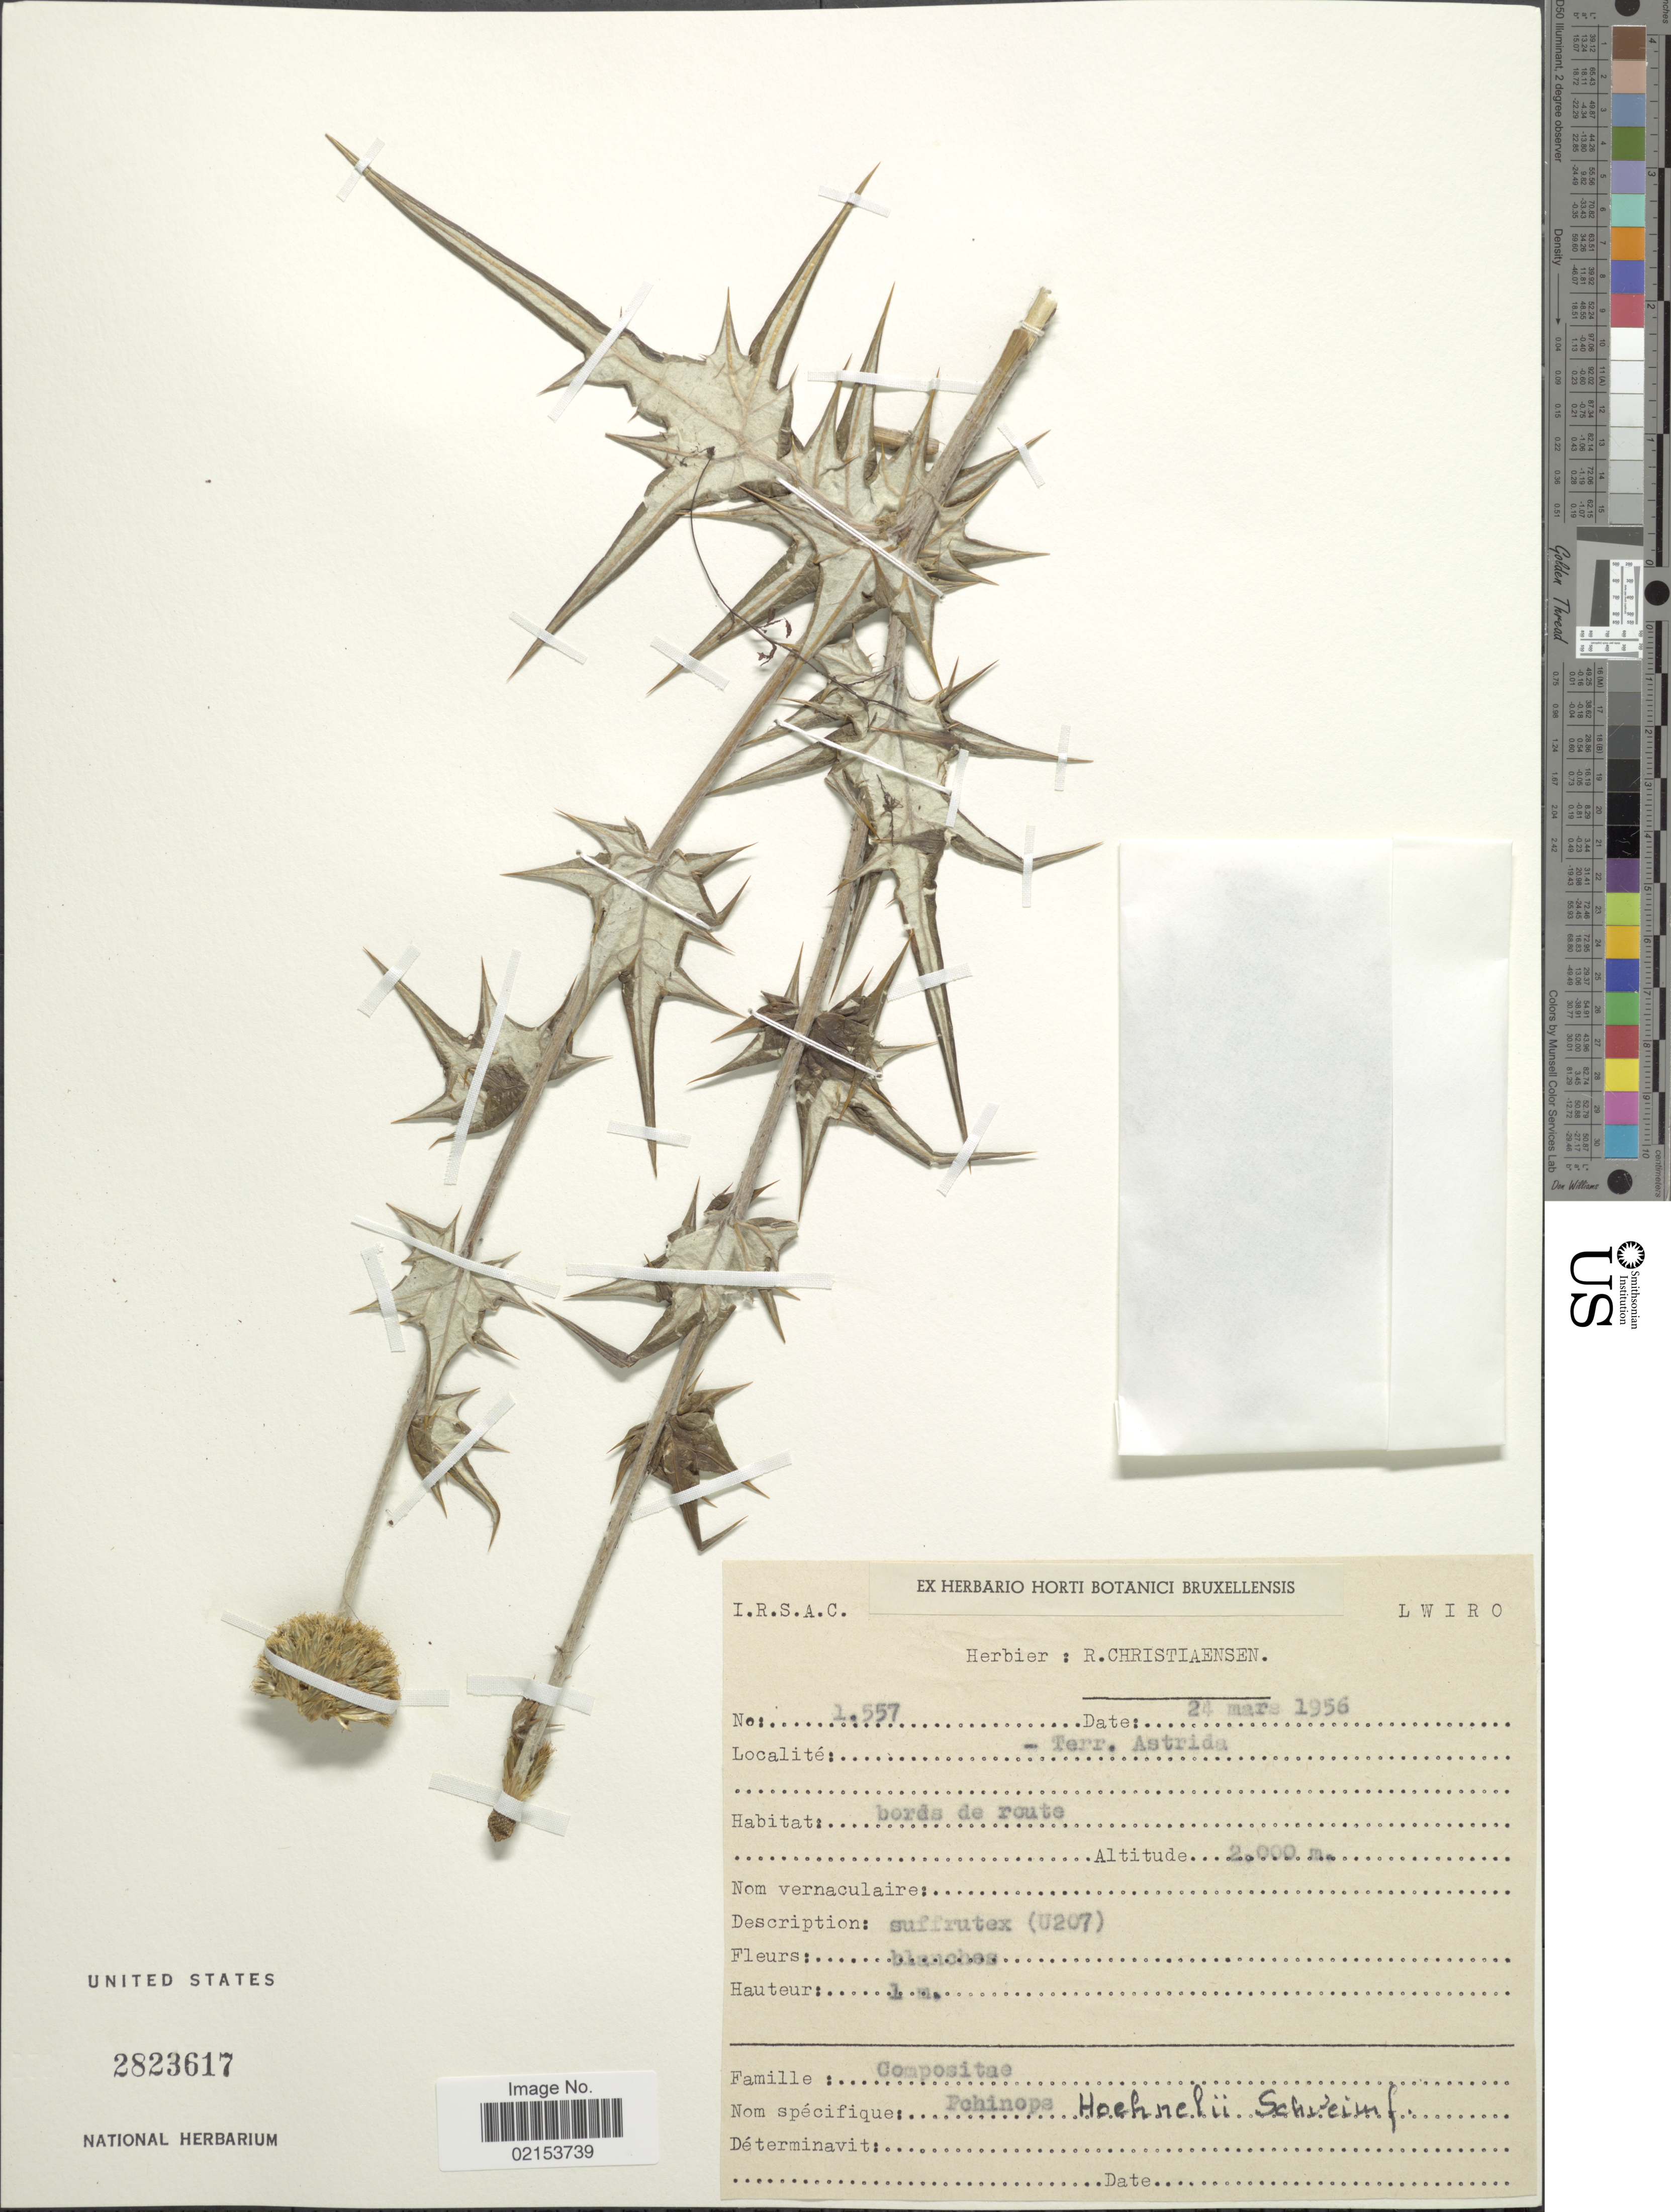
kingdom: Plantae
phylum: Tracheophyta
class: Magnoliopsida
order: Asterales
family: Asteraceae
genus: Echinops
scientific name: Echinops hoehnelli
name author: Schweinf.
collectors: ex herb. R. Christiaensen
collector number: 1557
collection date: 1956-03-24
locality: Terr Astrida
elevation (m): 2000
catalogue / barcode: US 2823617